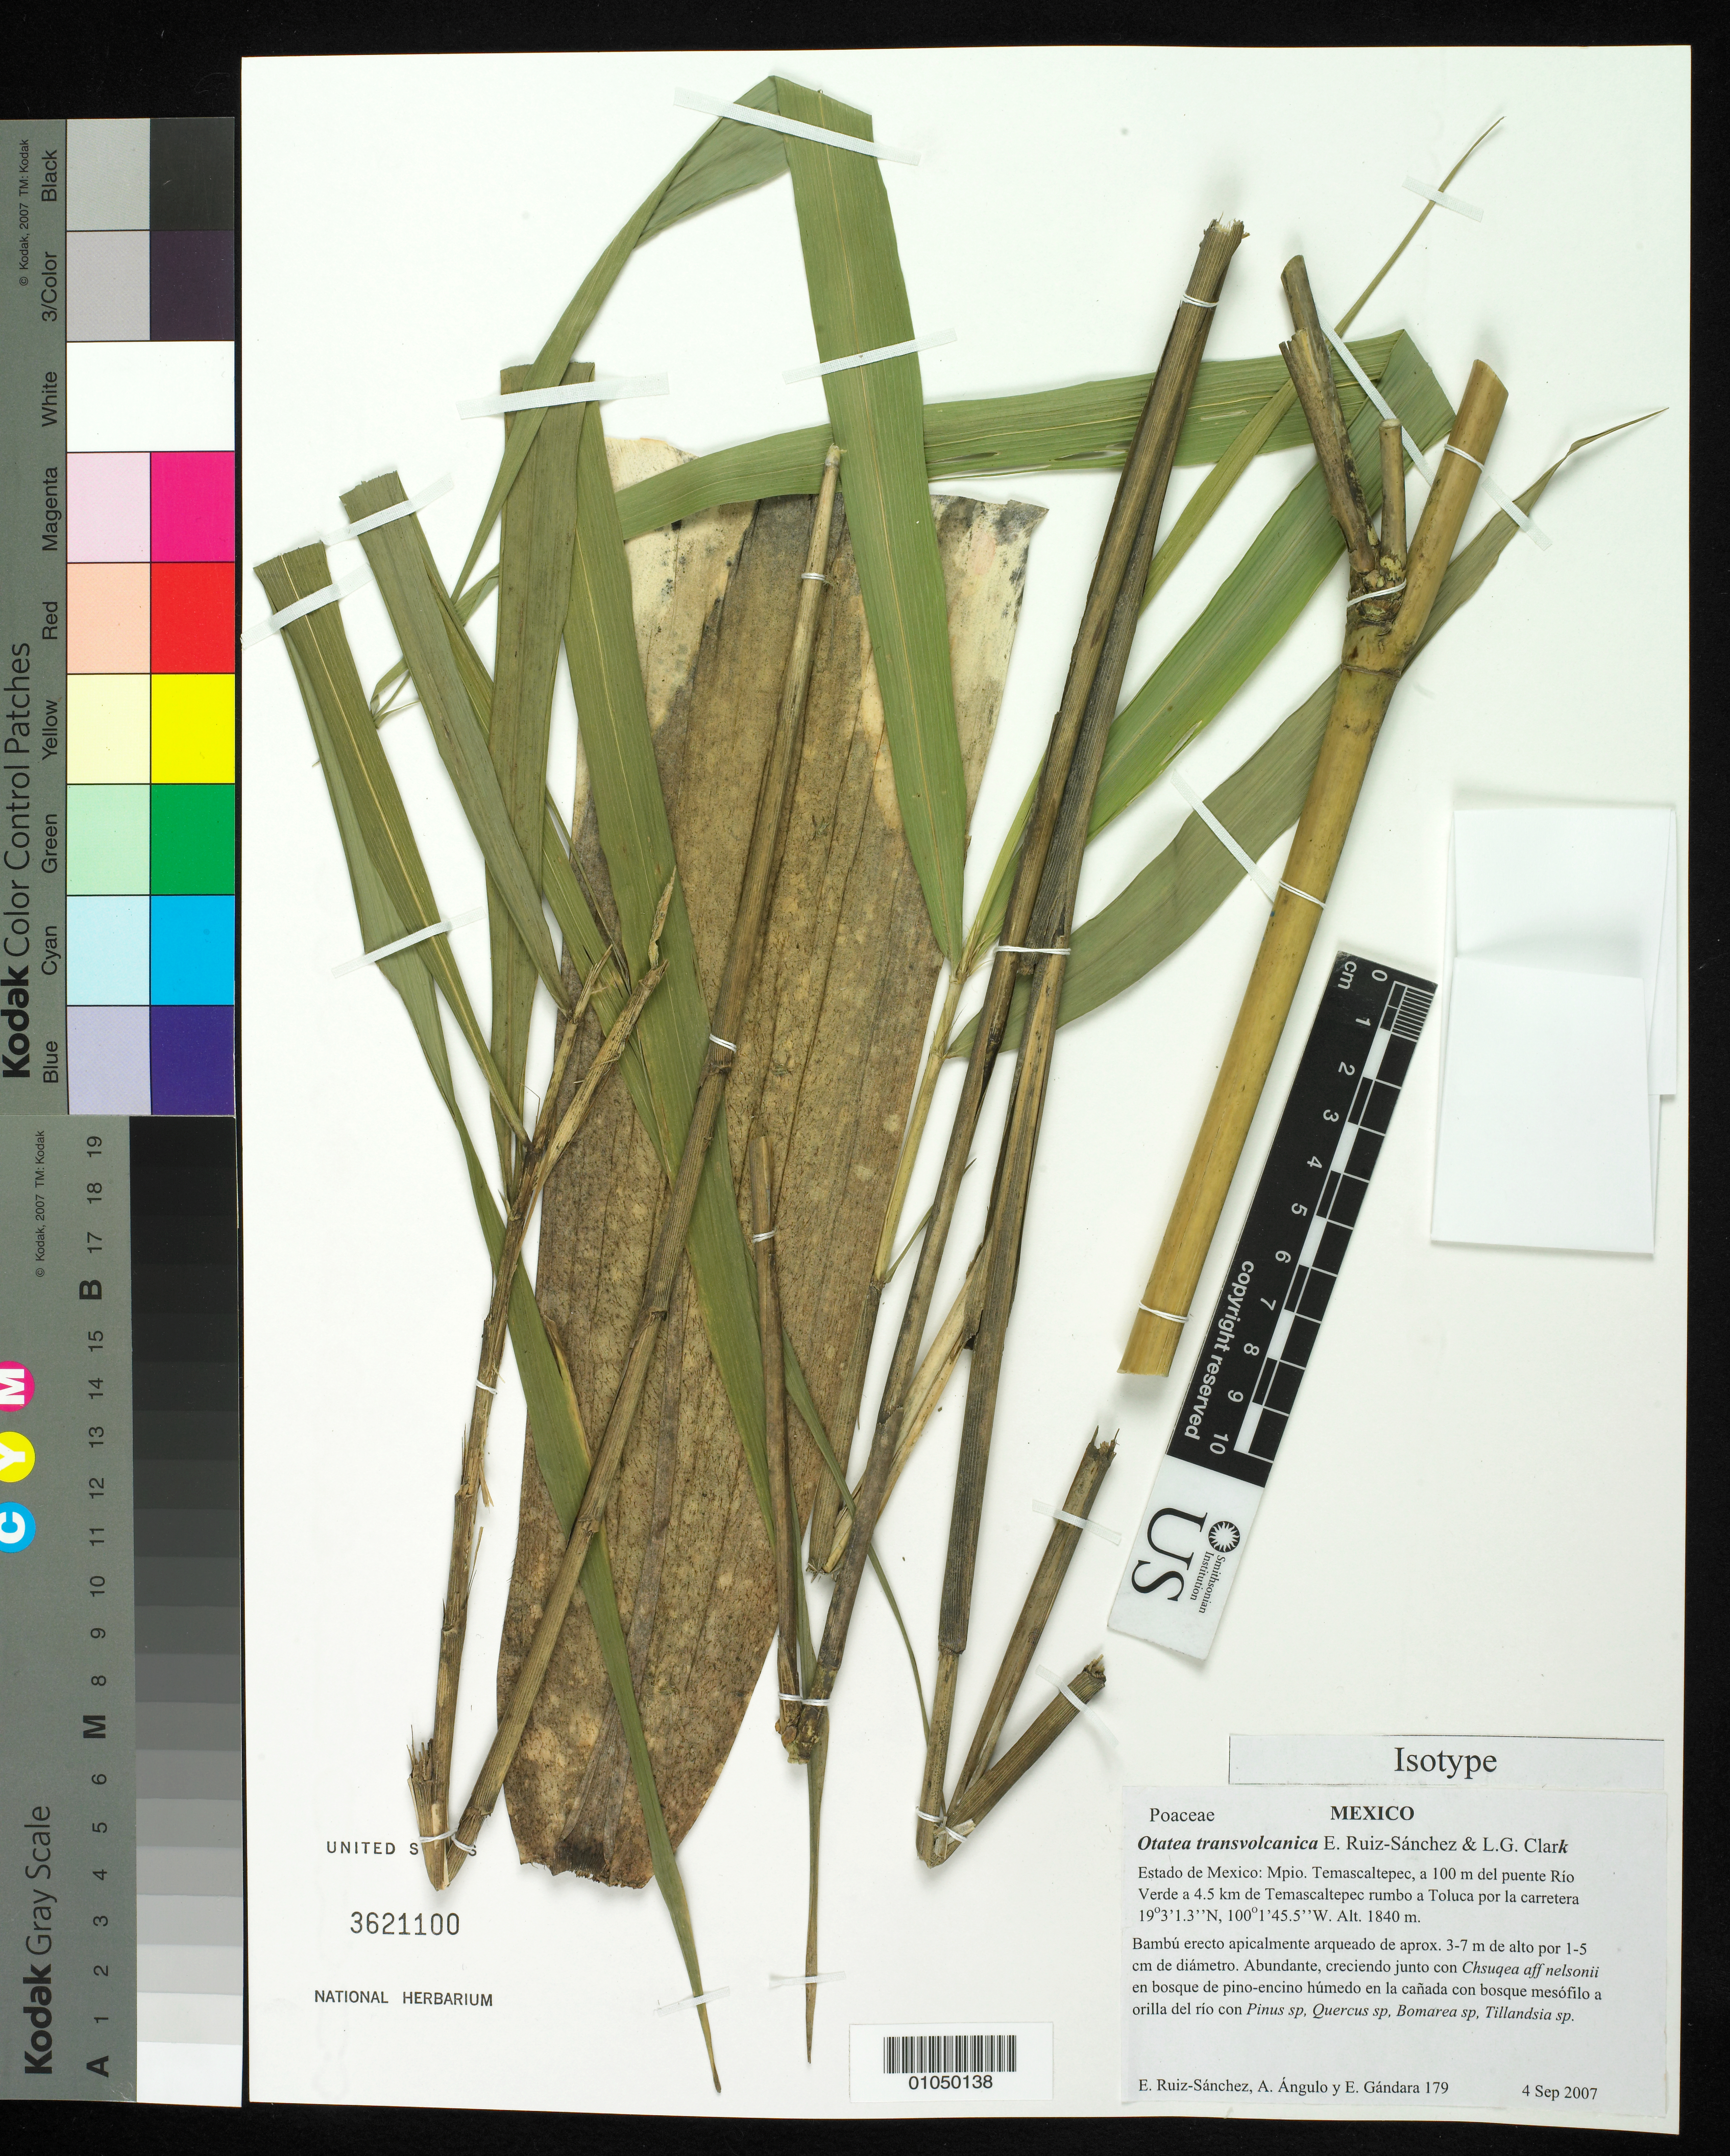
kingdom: Plantae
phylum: Tracheophyta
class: Liliopsida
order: Poales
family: Poaceae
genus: Otatea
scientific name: Otatea transvolcanica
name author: Ruíz-Sanchez & L.G. Clark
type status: Isotype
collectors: E. Ruíz-Sanchez, A. Angulo & E. Gándara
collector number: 179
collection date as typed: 04 Sep 2007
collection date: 2007-09-04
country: Mexico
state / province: México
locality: Estado de Mexico: Mpio. Temascaltepec, a 100 m del puente Río Verde a 4.5 km de Temascaltepec rumbo a Toluca por la carretera.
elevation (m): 1840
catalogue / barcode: US 3621100